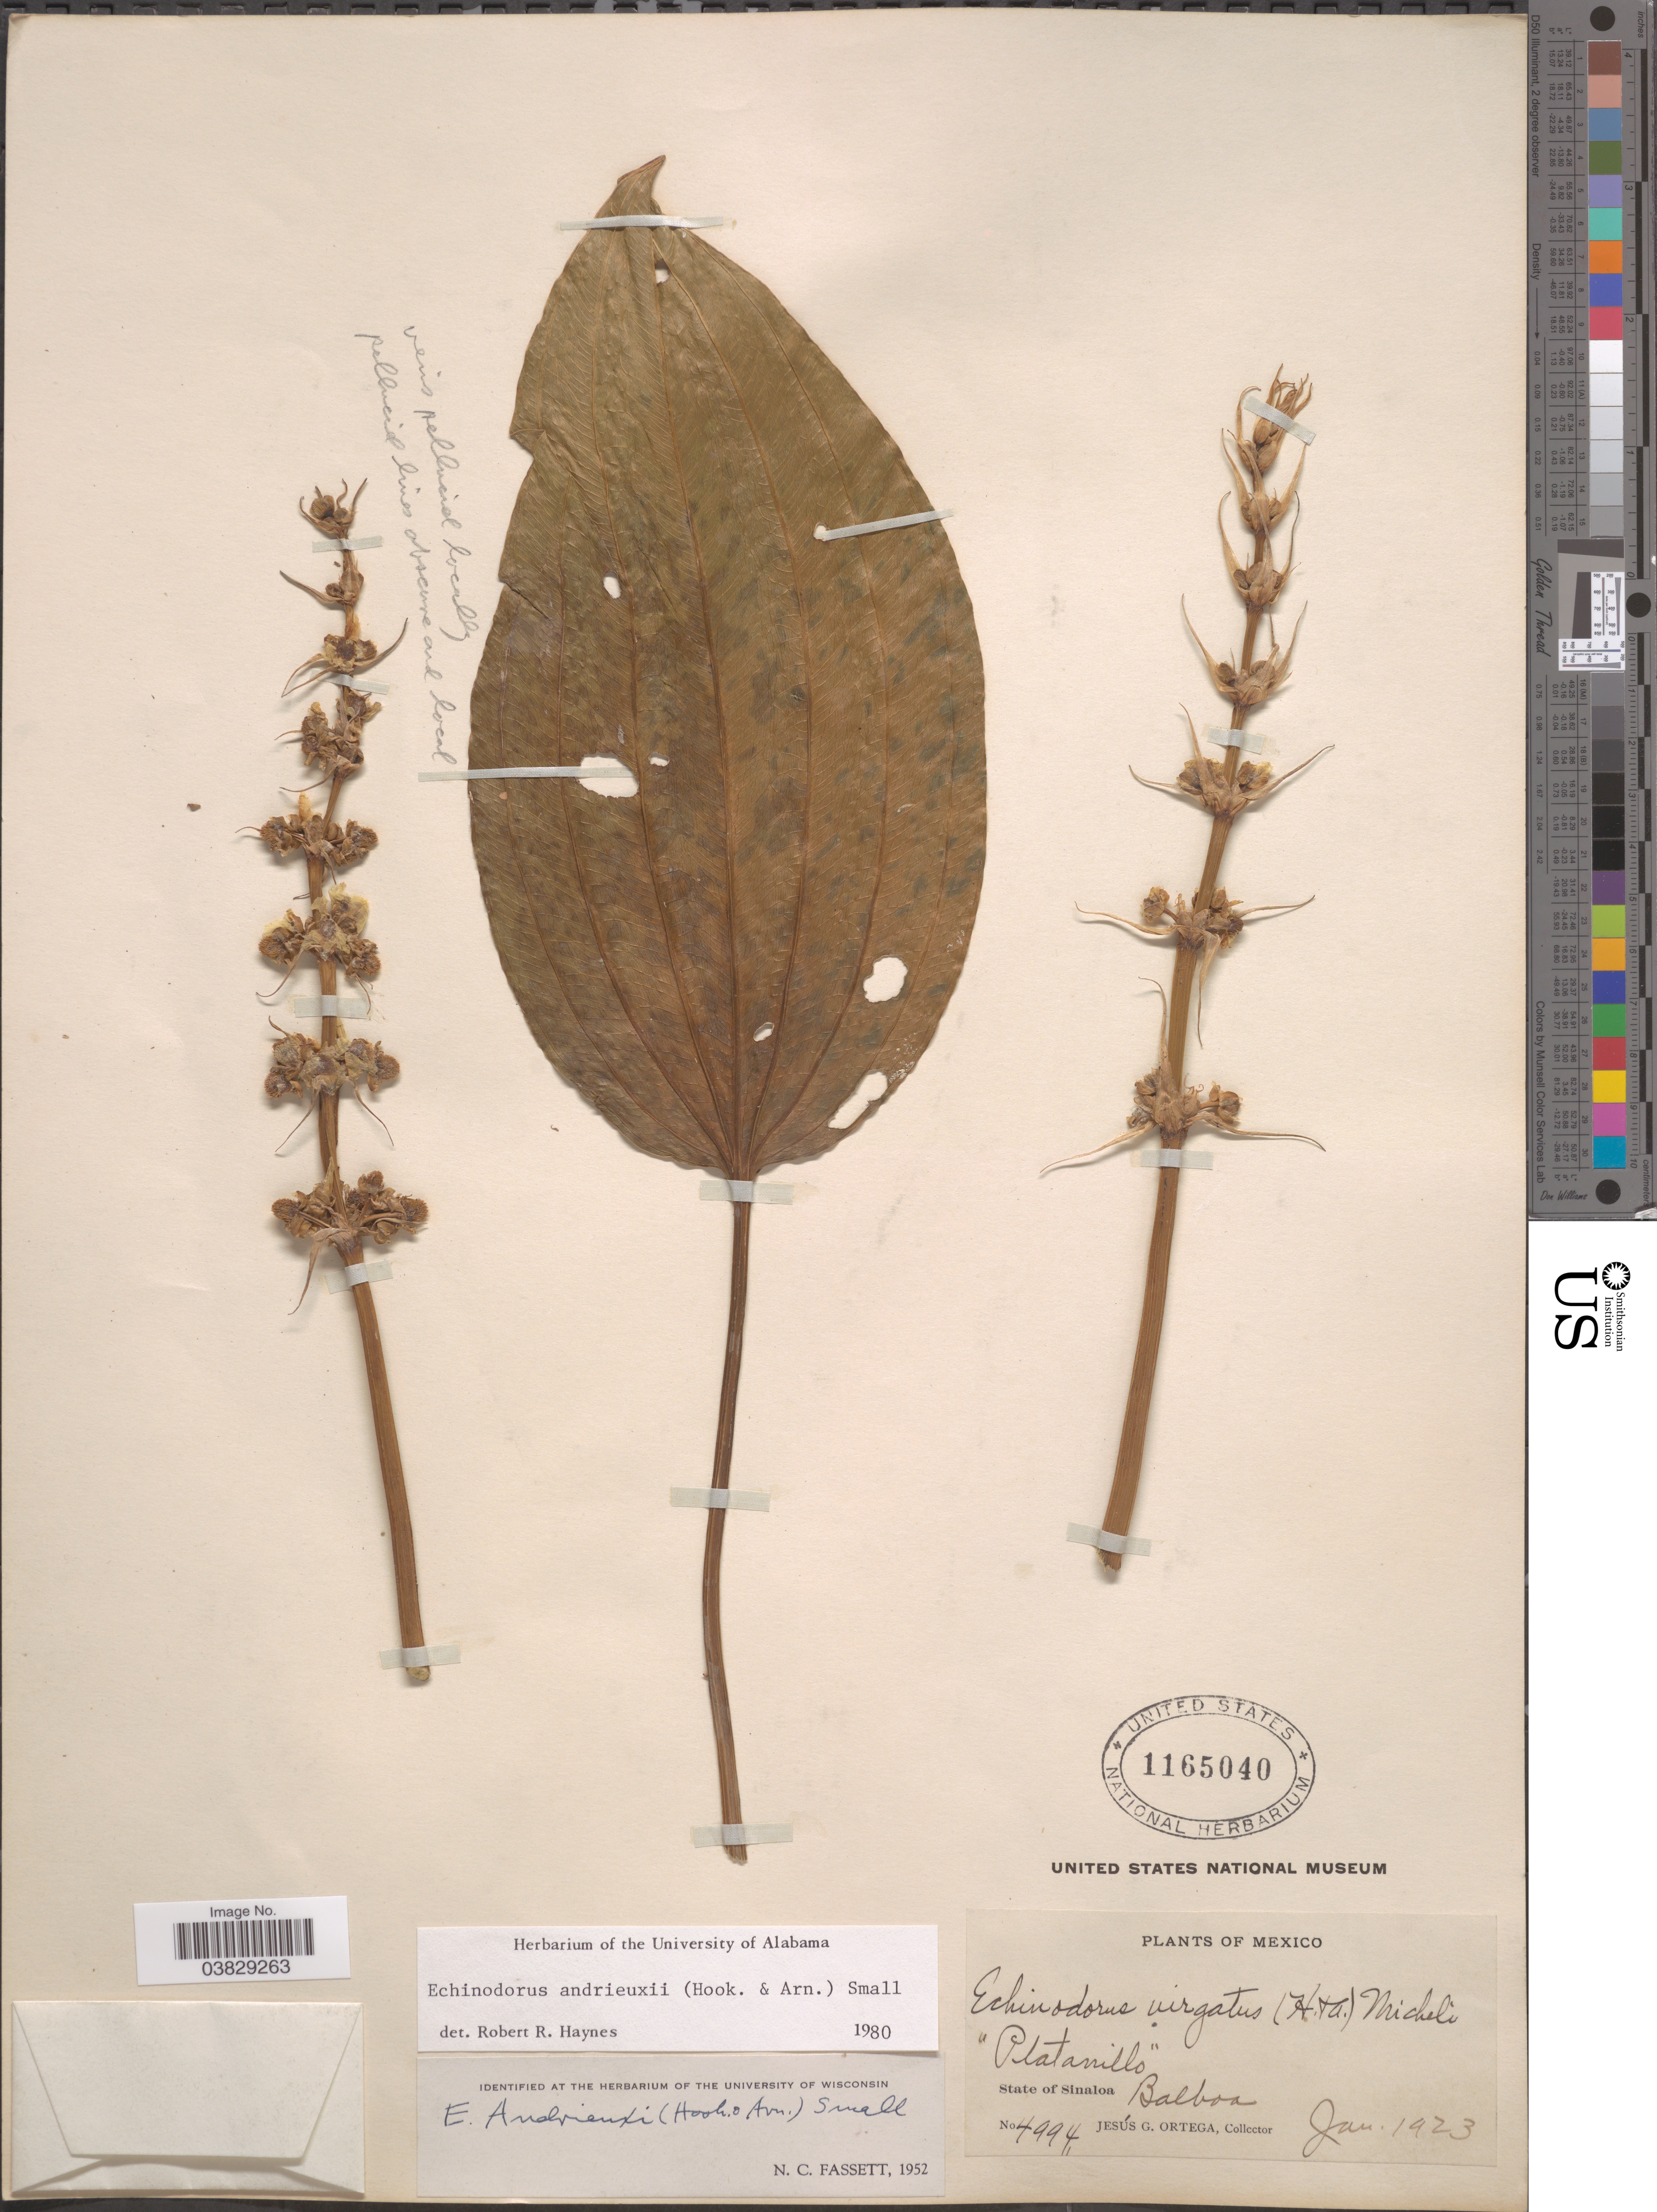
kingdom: Plantae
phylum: Tracheophyta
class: Liliopsida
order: Alismatales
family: Alismataceae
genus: Echinodorus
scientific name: Echinodorus andrieuxii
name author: (Hook. & Arn.) Small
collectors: J. Ortega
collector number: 4994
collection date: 1923-01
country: Mexico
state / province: Sinaloa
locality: Balboa.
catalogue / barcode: US 1165040